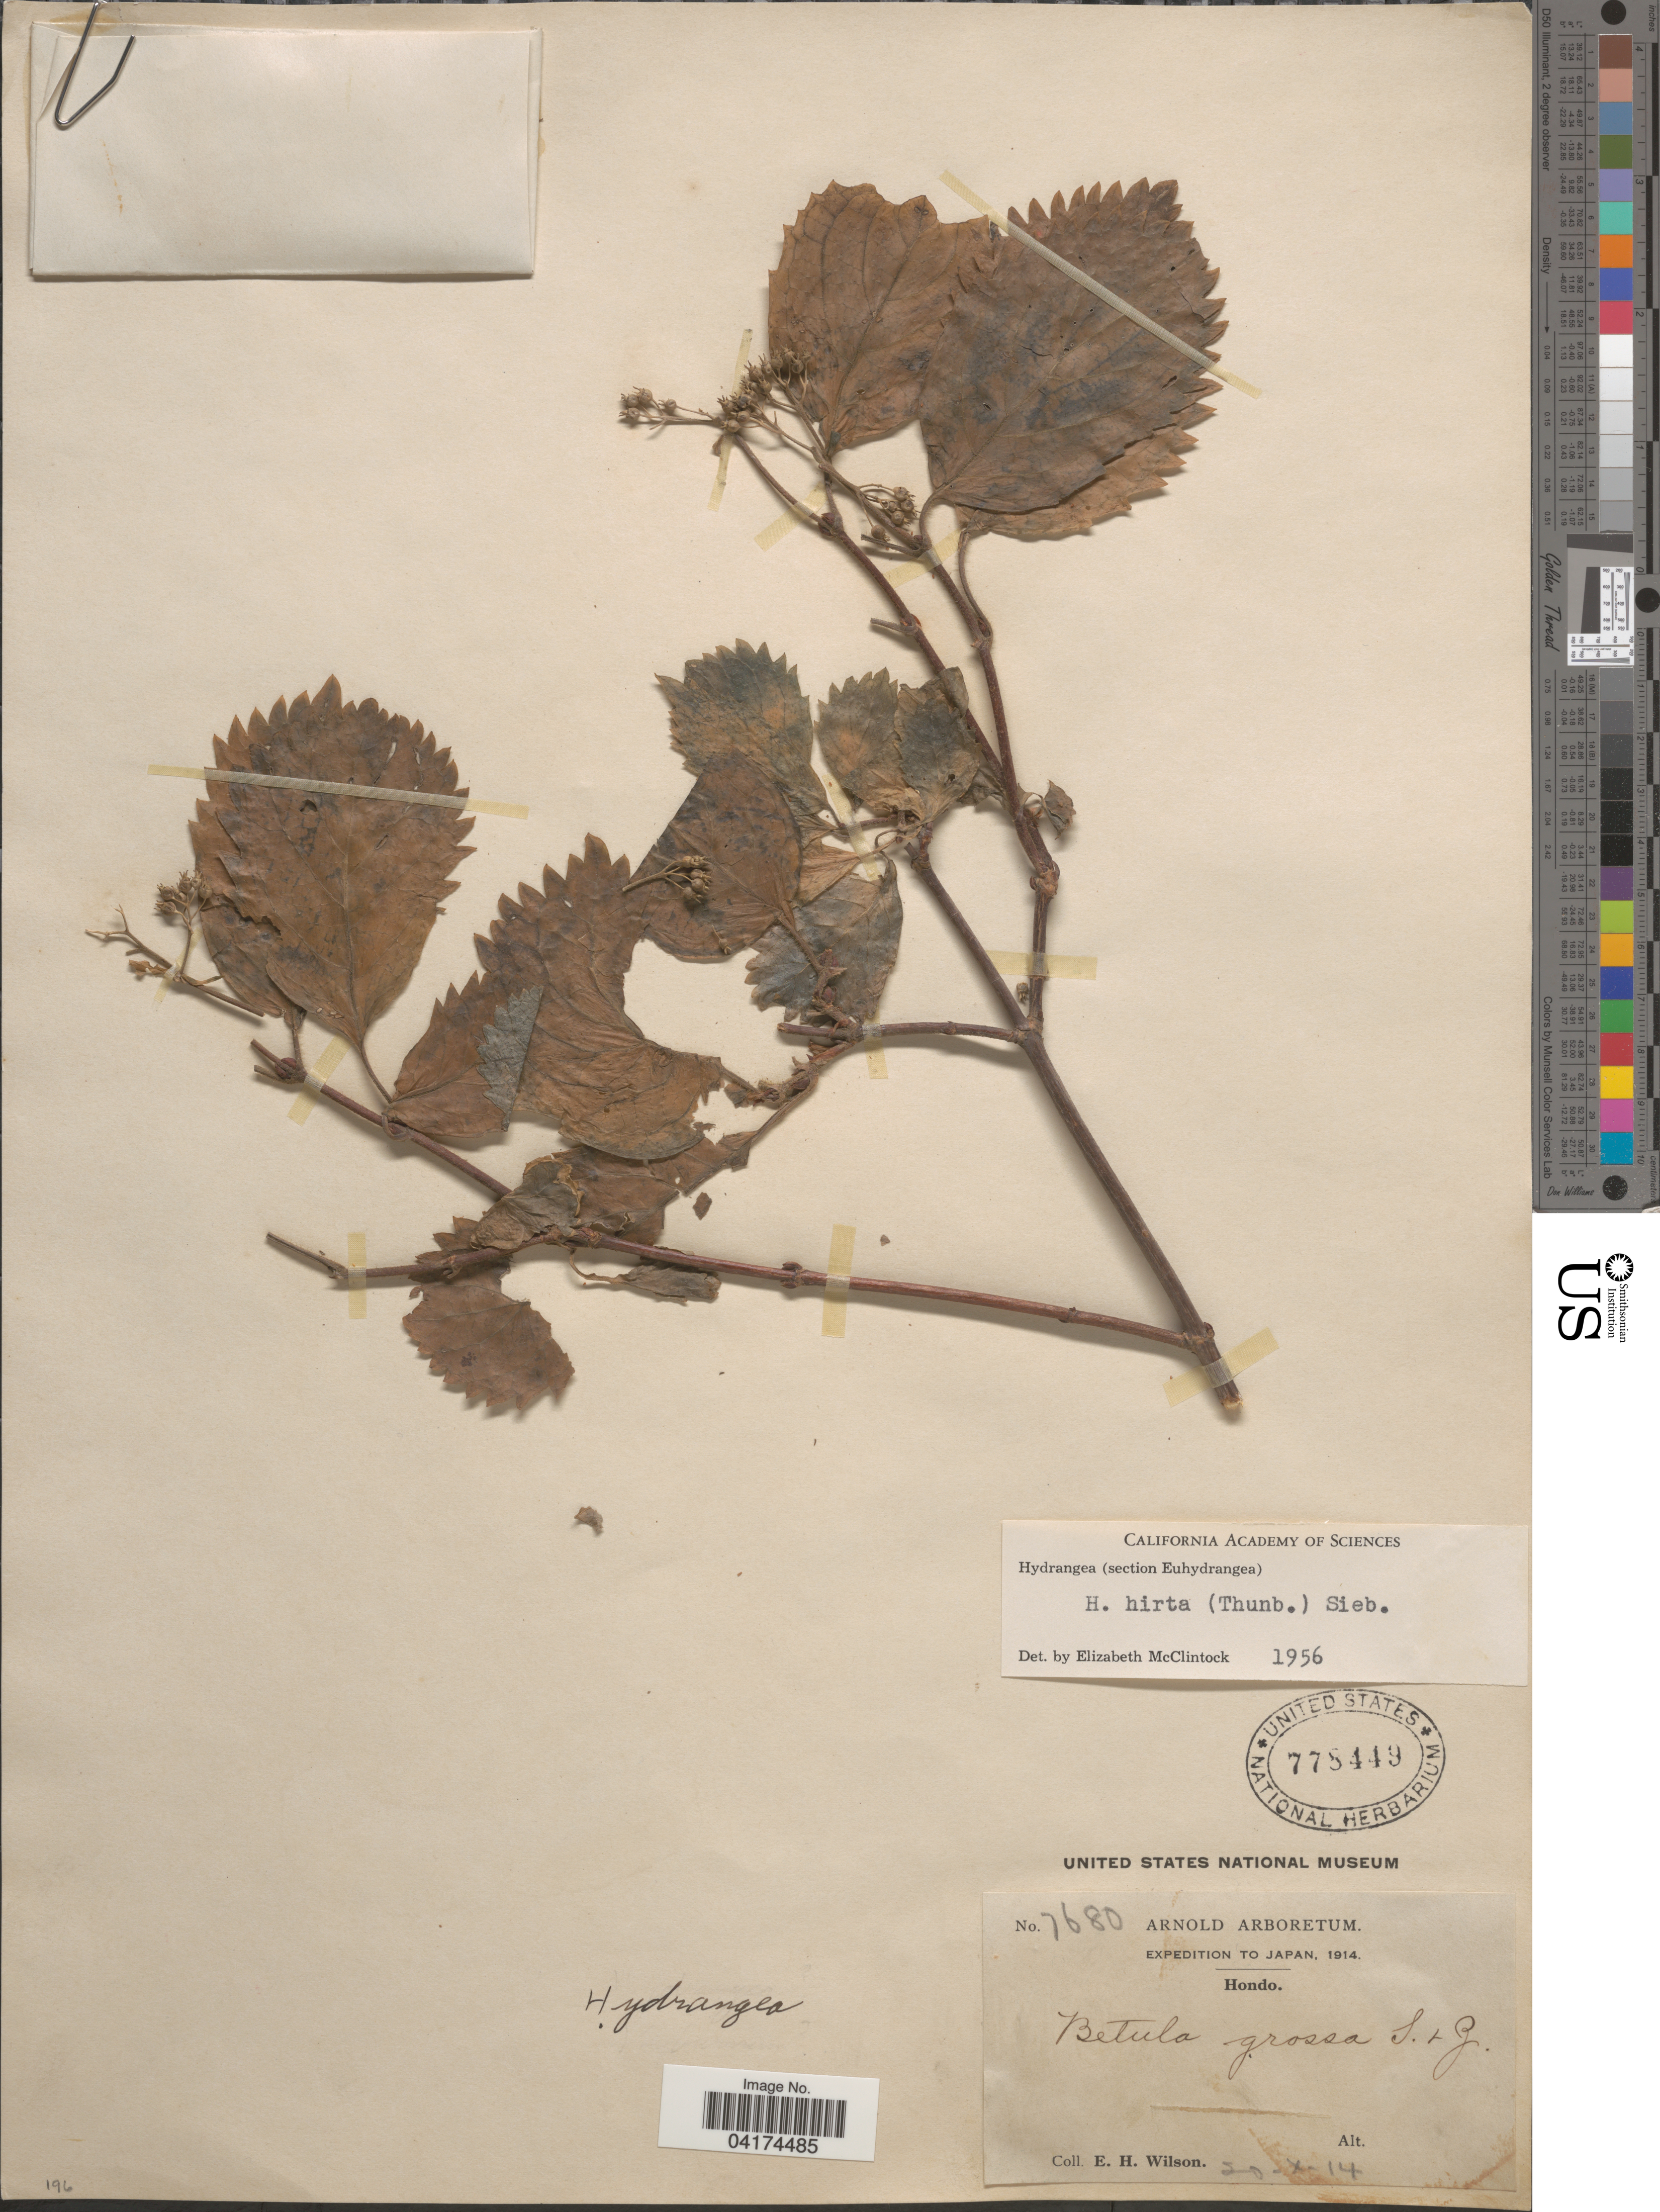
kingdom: Plantae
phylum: Tracheophyta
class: Magnoliopsida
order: Cornales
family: Hydrangeaceae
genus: Hydrangea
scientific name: Hydrangea hirta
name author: (Thunb.) Siebold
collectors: E. Wilson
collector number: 7680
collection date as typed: Transcribed d/m/y: 20/10/14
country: Japan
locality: Expedition to Japan, 1914.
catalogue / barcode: US 778449